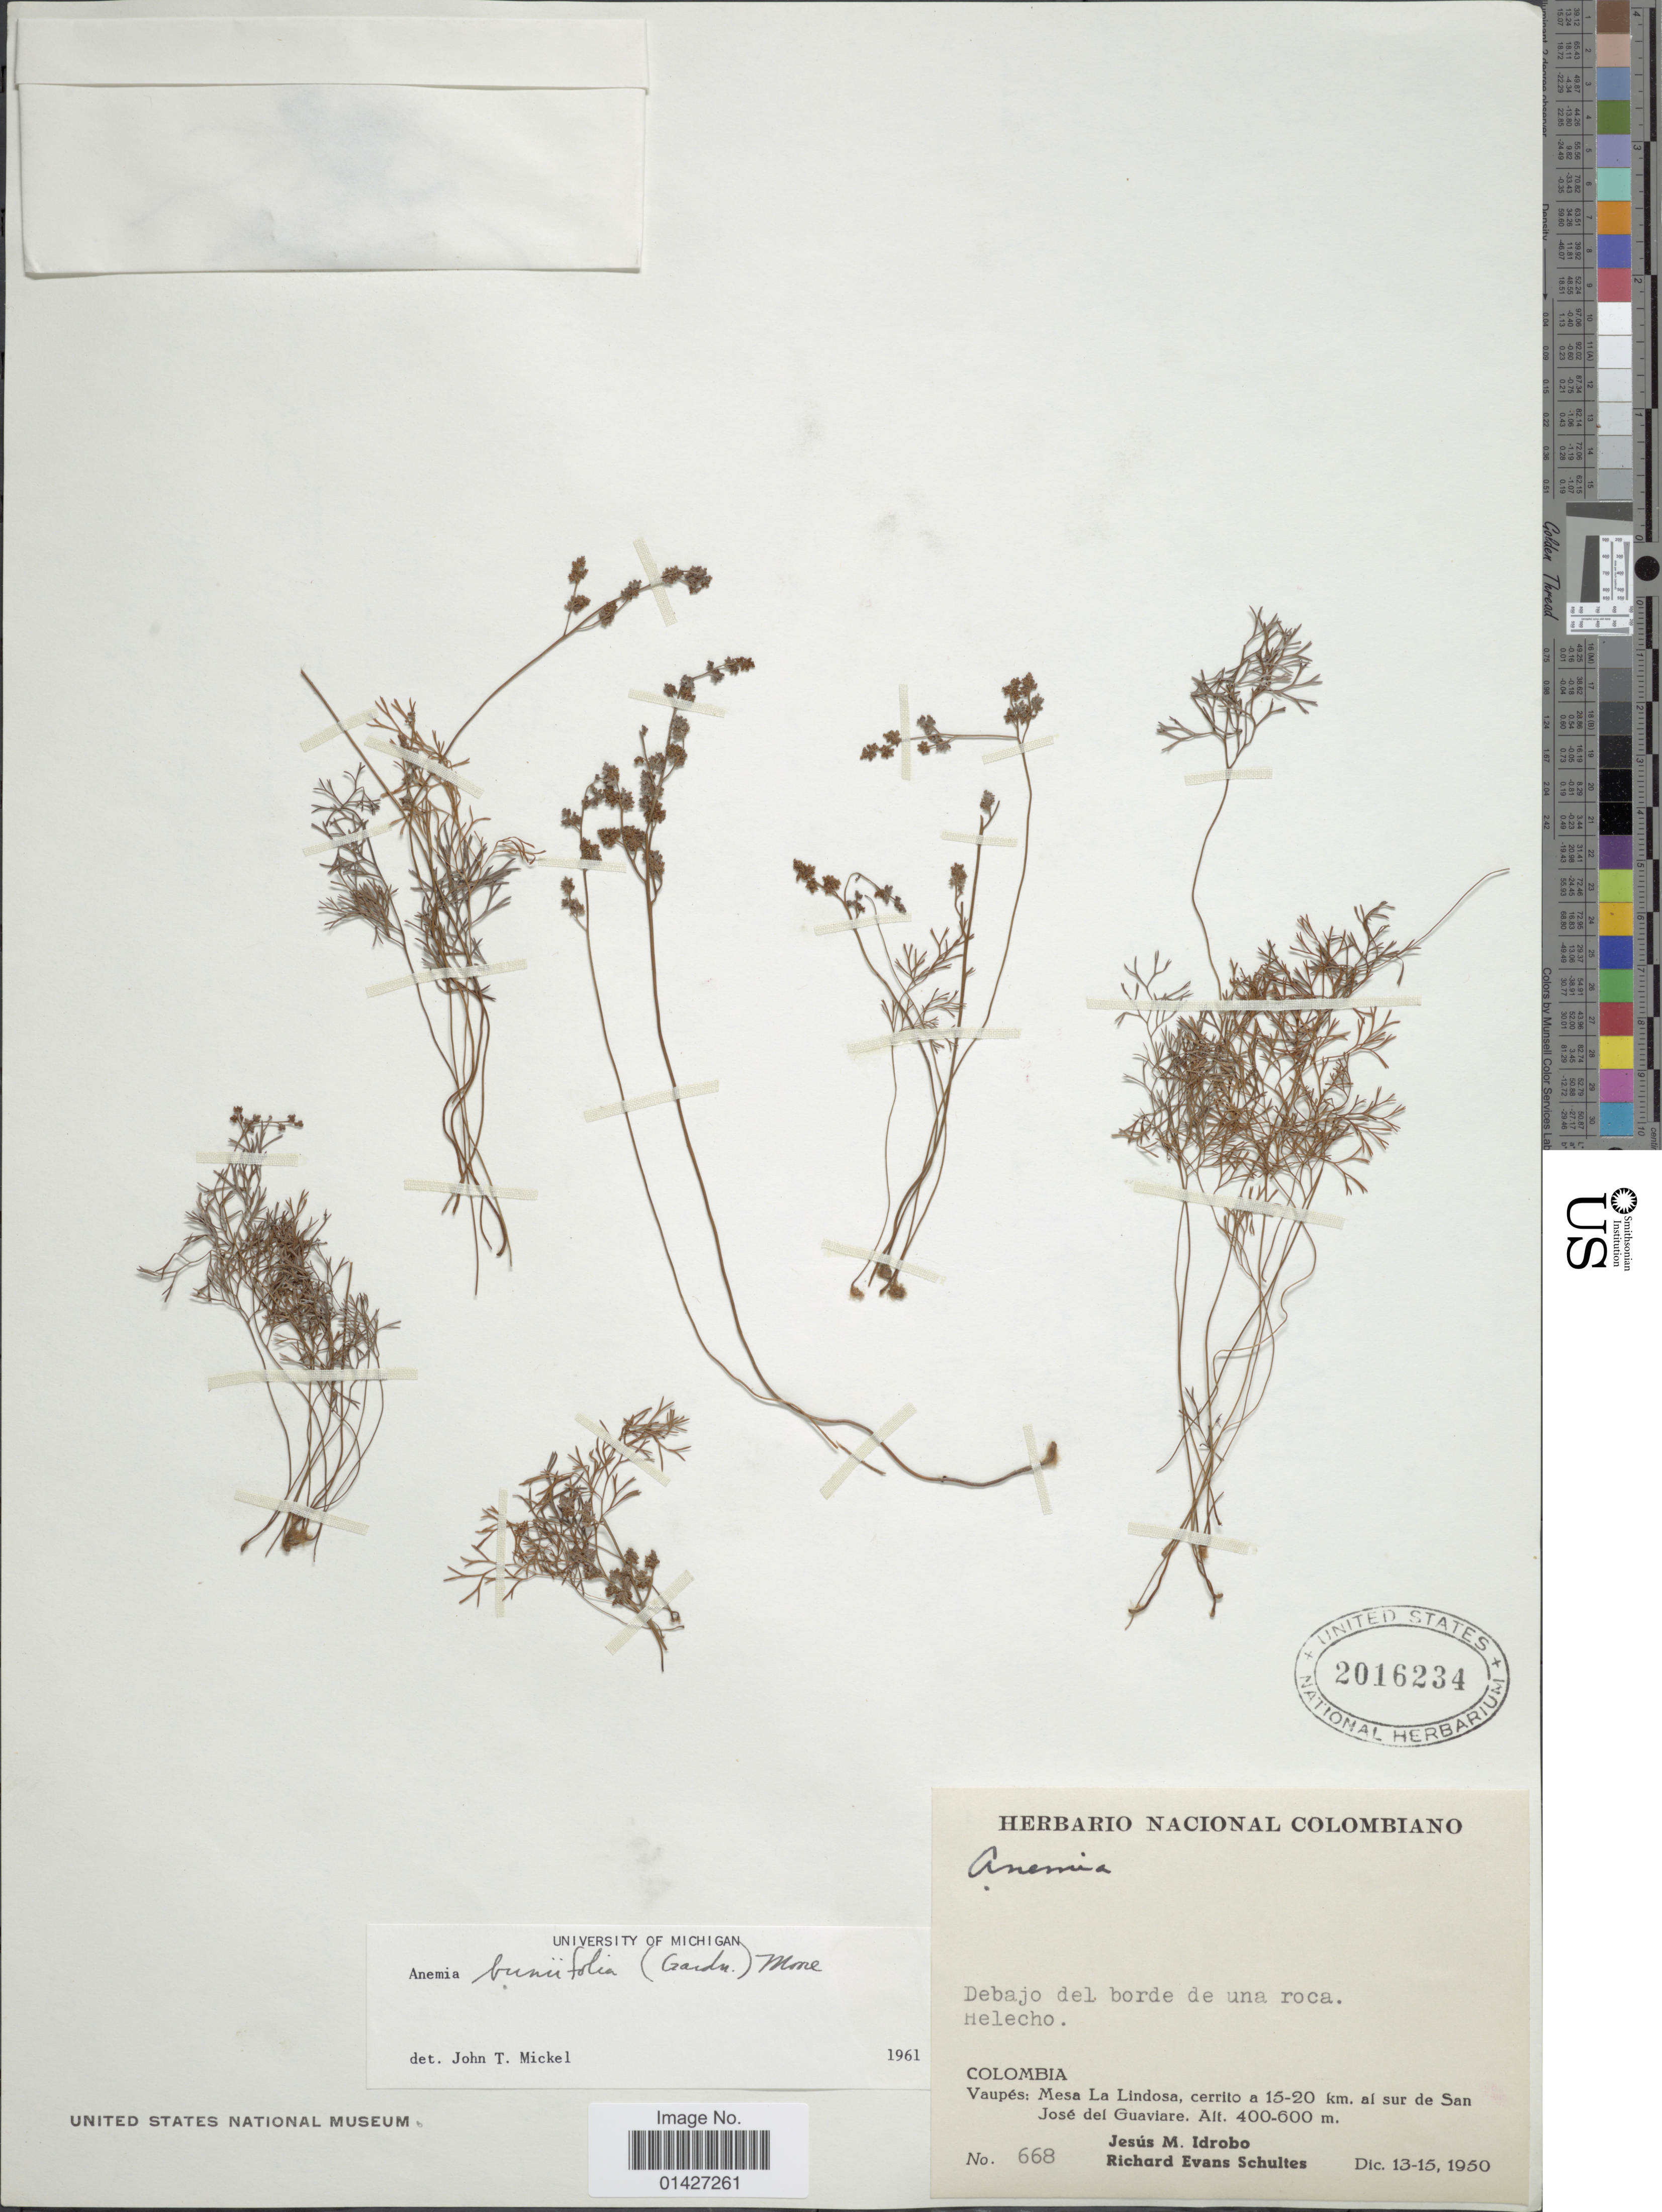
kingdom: Plantae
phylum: Tracheophyta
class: Polypodiopsida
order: Schizaeales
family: Anemiaceae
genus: Anemia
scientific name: Anemia buniifolia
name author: (T. Moore) Gardner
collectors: J. M. Idrobo & R. E. Schultes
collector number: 668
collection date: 1950-12-13/1950-12-15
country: Colombia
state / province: Vaupés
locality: Debajo del borde de una roca. Helecho. Mesa La Lindosa, cerrito 1 15-20 km. al sur de San José del Guaviare.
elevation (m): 400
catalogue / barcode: US 2016234